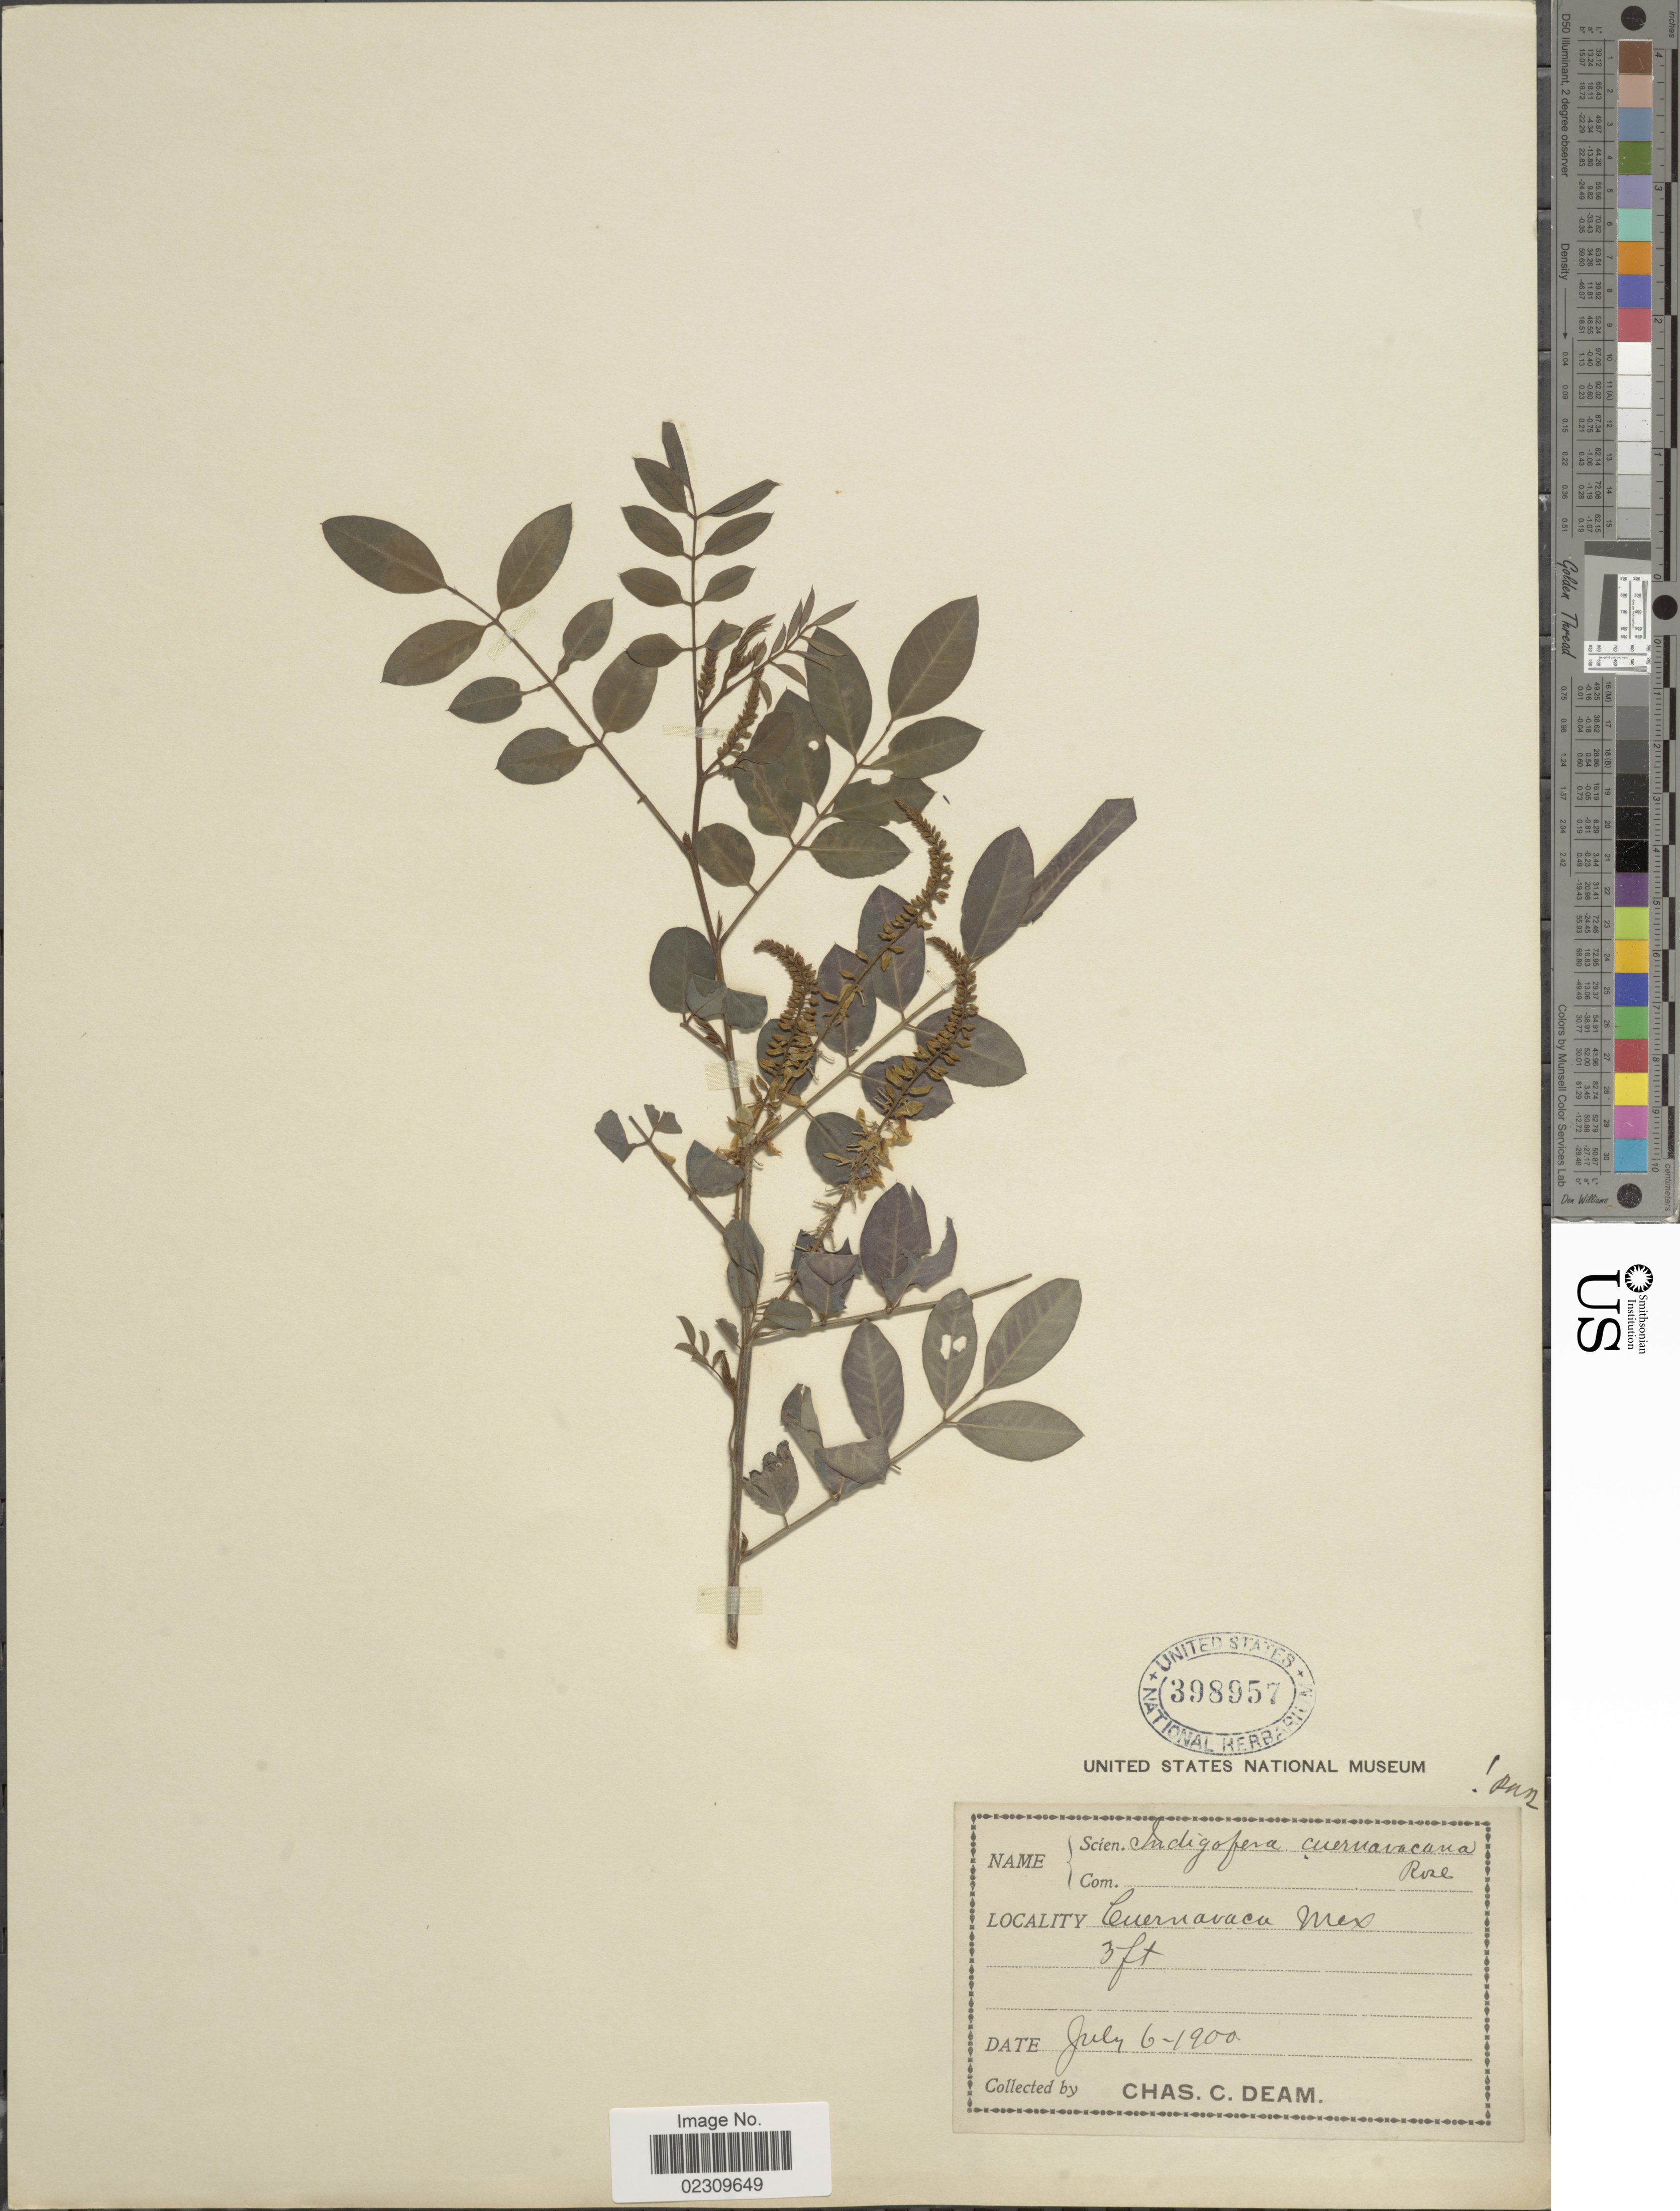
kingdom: Plantae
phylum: Tracheophyta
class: Magnoliopsida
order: Fabales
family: Fabaceae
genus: Indigofera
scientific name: Indigofera cuernavacana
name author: Rose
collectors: C. C. Deam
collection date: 1900-07-06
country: Mexico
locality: Cuernavaca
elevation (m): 1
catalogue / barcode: US 398957